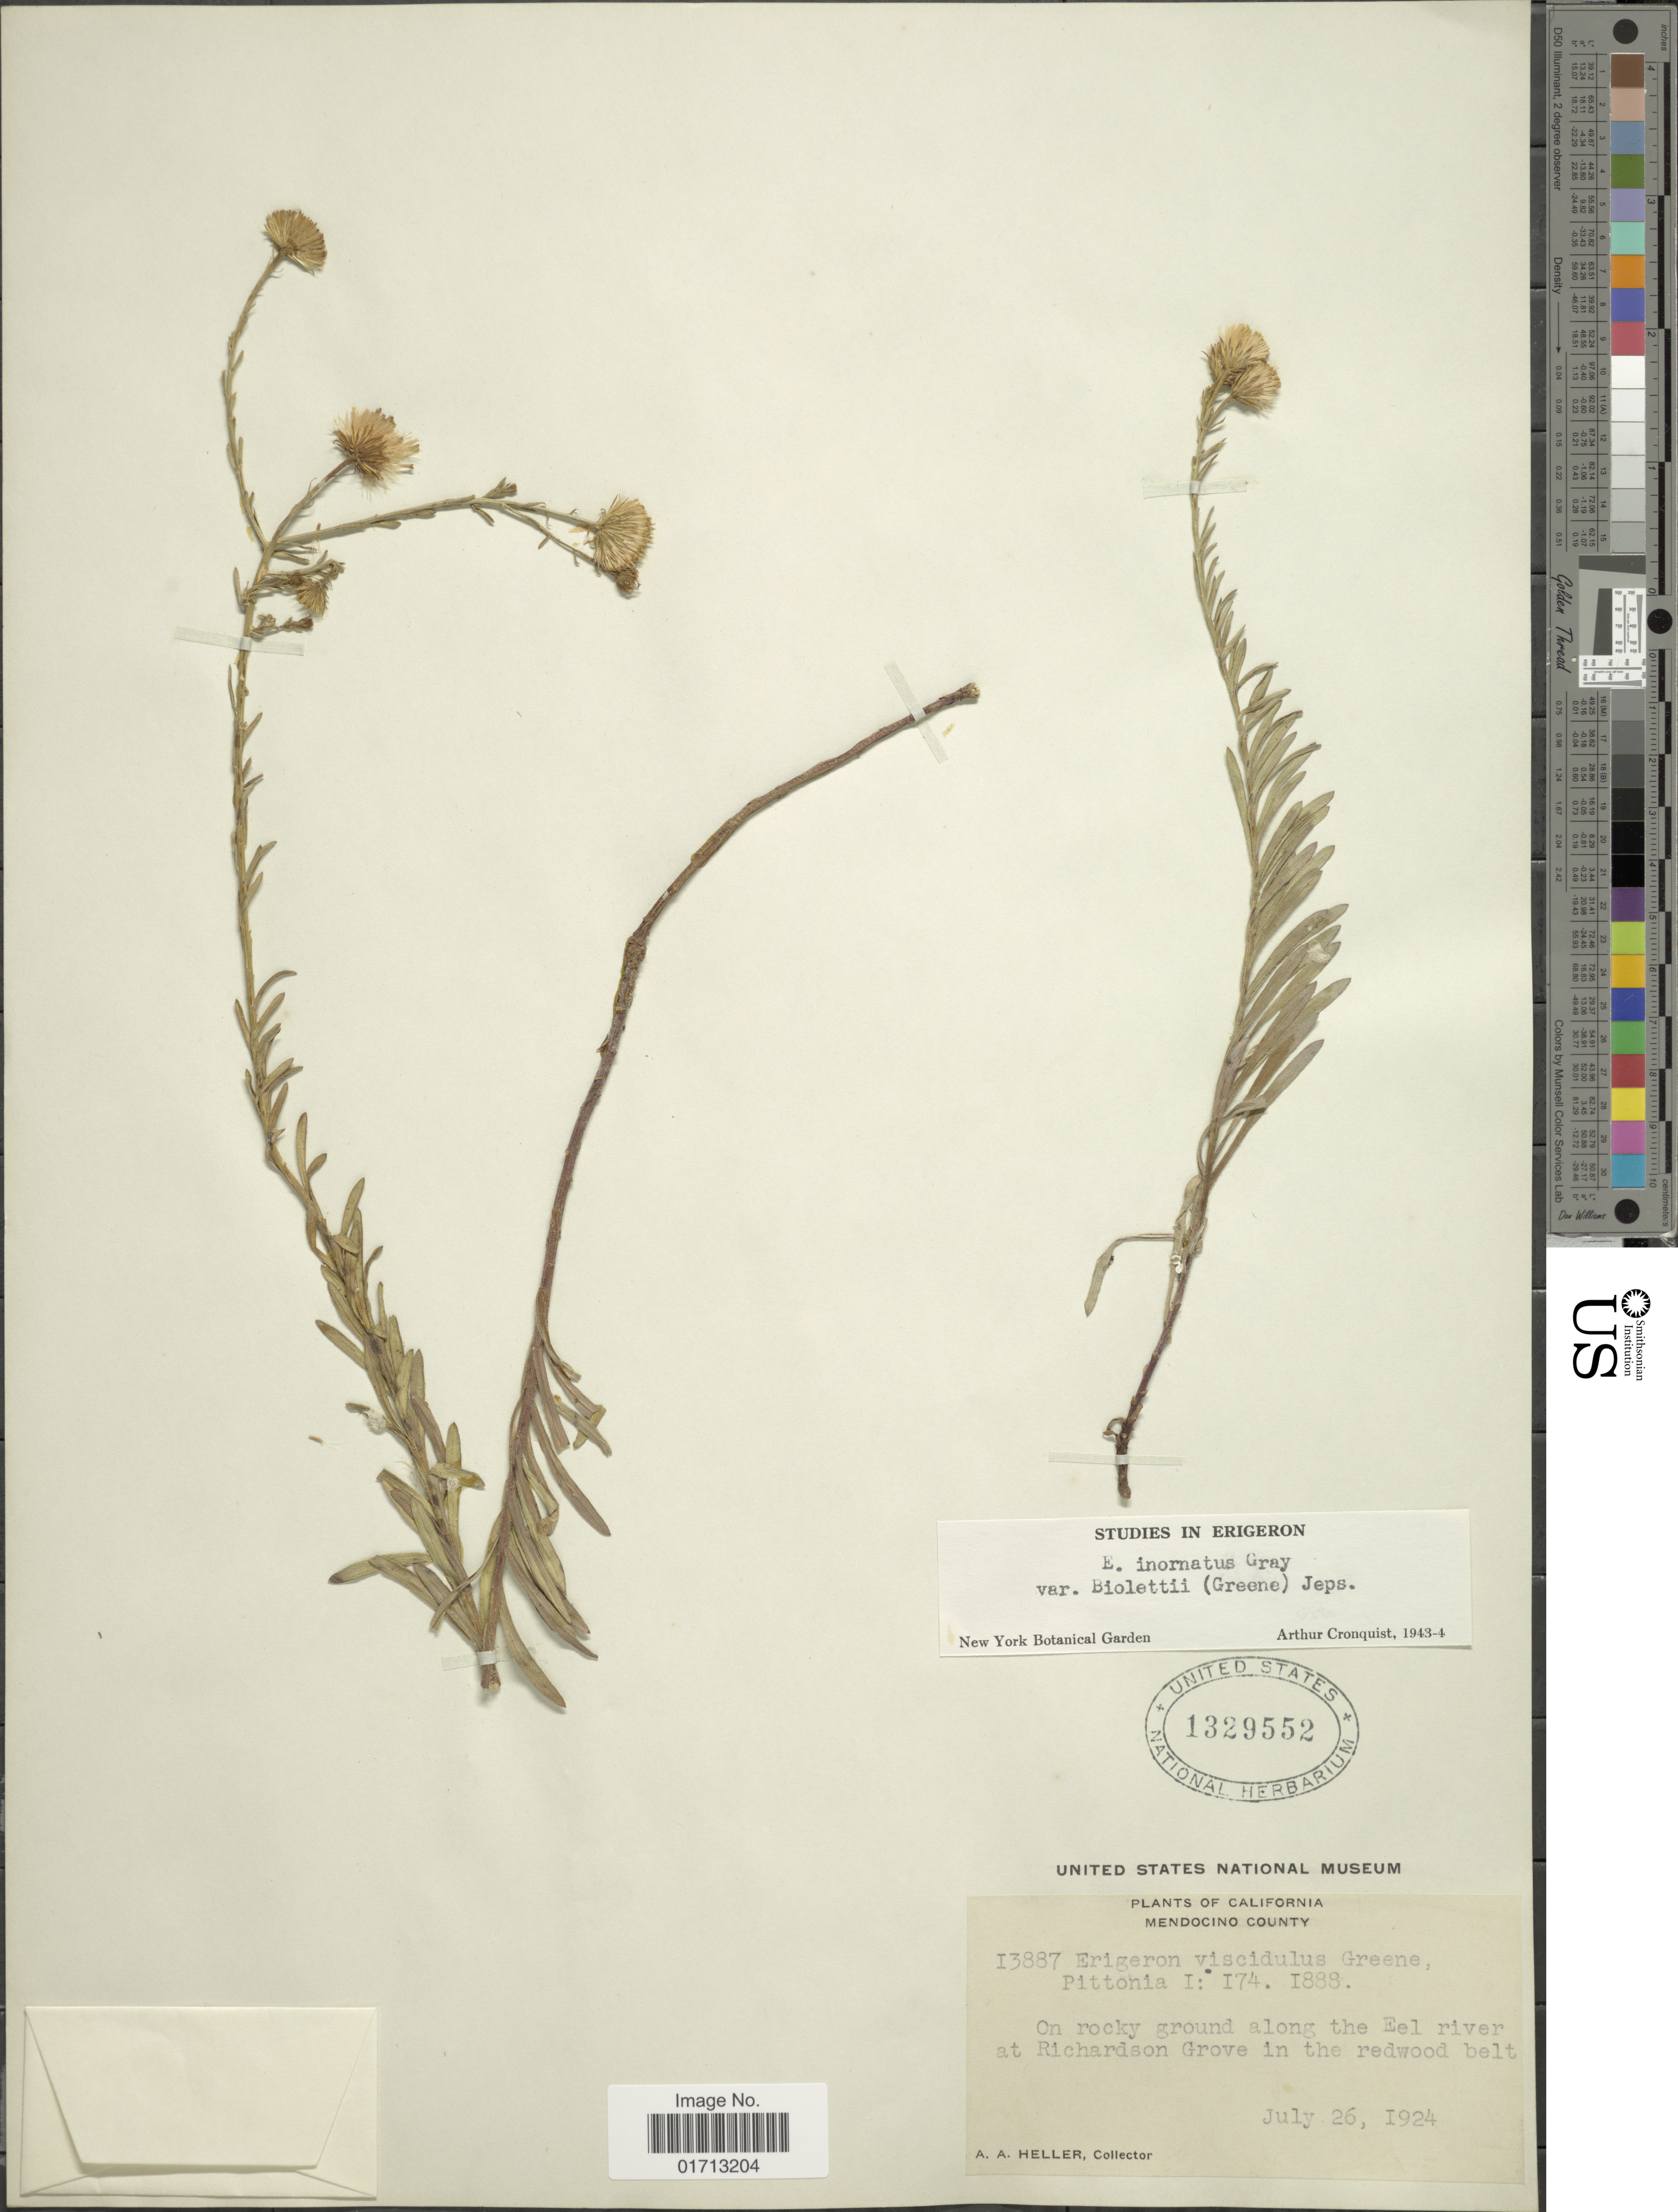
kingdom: Plantae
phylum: Tracheophyta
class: Magnoliopsida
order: Asterales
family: Asteraceae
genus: Erigeron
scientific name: Erigeron inornatus var. biolettii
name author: (Greene) Jeps.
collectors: A. A. Heller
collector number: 13887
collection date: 1924-07-26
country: United States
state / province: California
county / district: Mendocino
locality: Mendocino County. Along the Eel River at Richardson Grove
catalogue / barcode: US 1329552